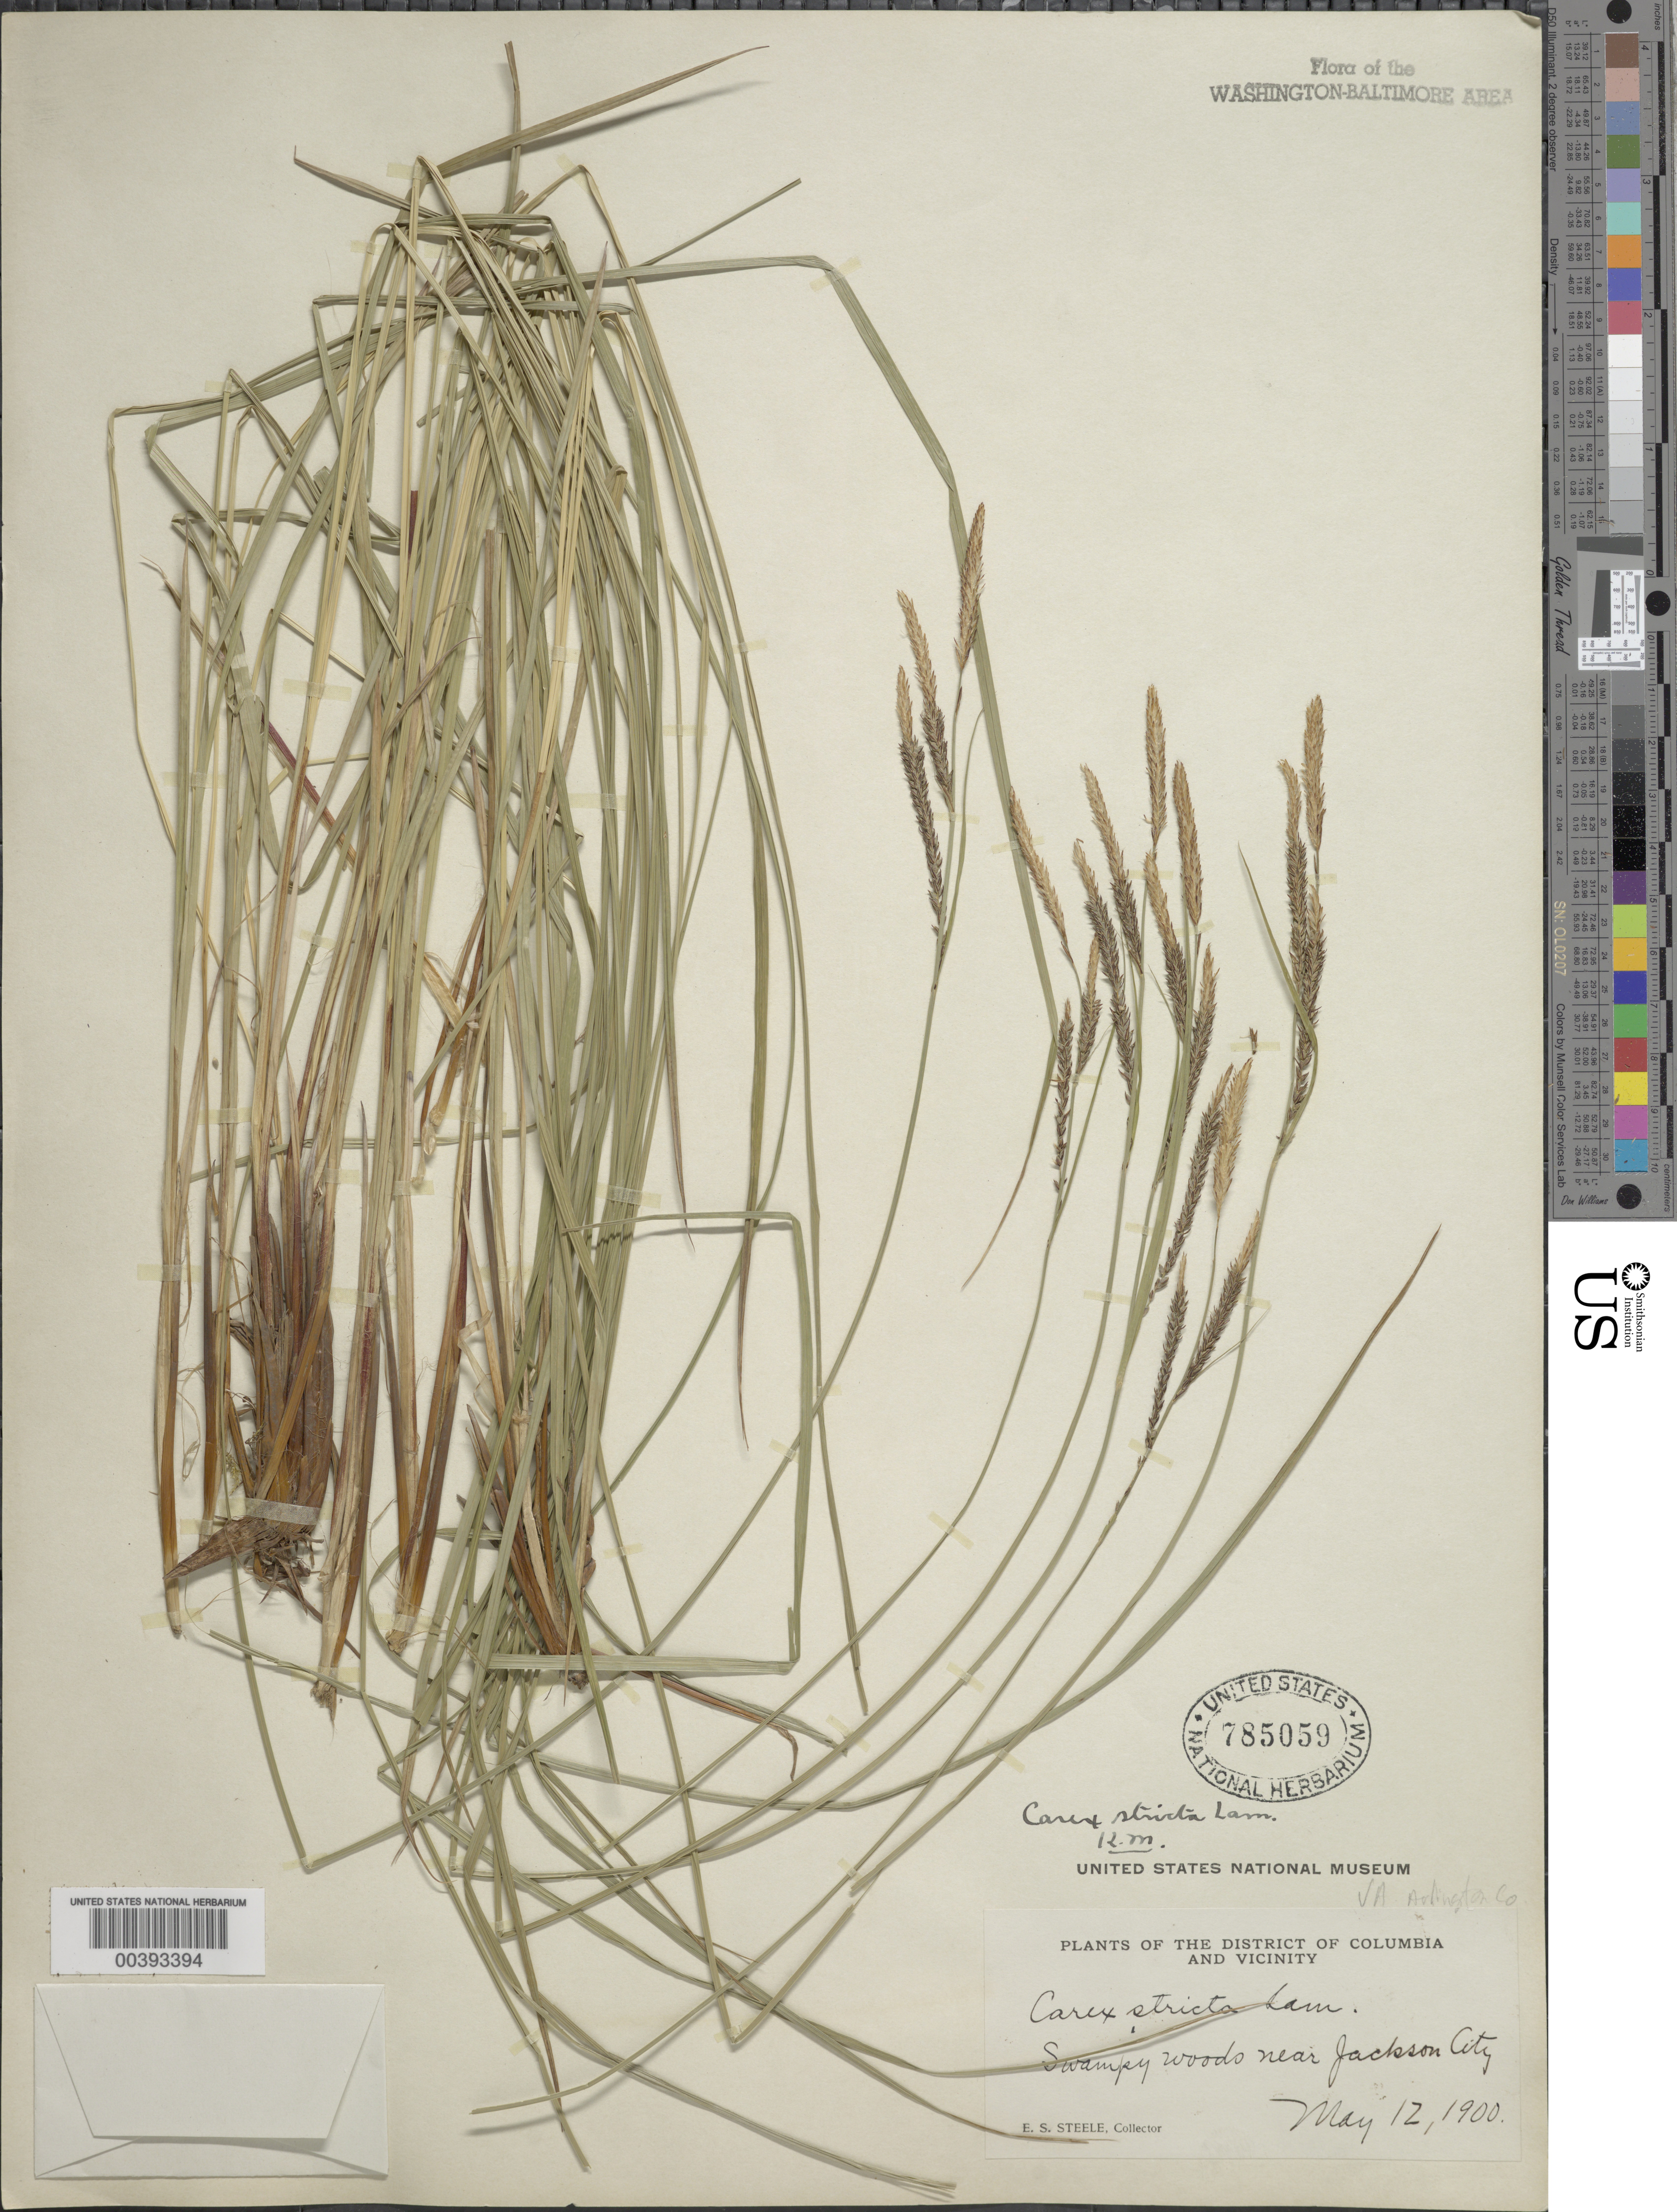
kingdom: Plantae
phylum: Tracheophyta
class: Liliopsida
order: Poales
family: Cyperaceae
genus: Carex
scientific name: Carex stricta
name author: Lam.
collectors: E. Steele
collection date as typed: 12 May 1900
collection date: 1900-05-12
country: United States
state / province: Virginia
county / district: Arlington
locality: Jackson City vicinity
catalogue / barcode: US 785059